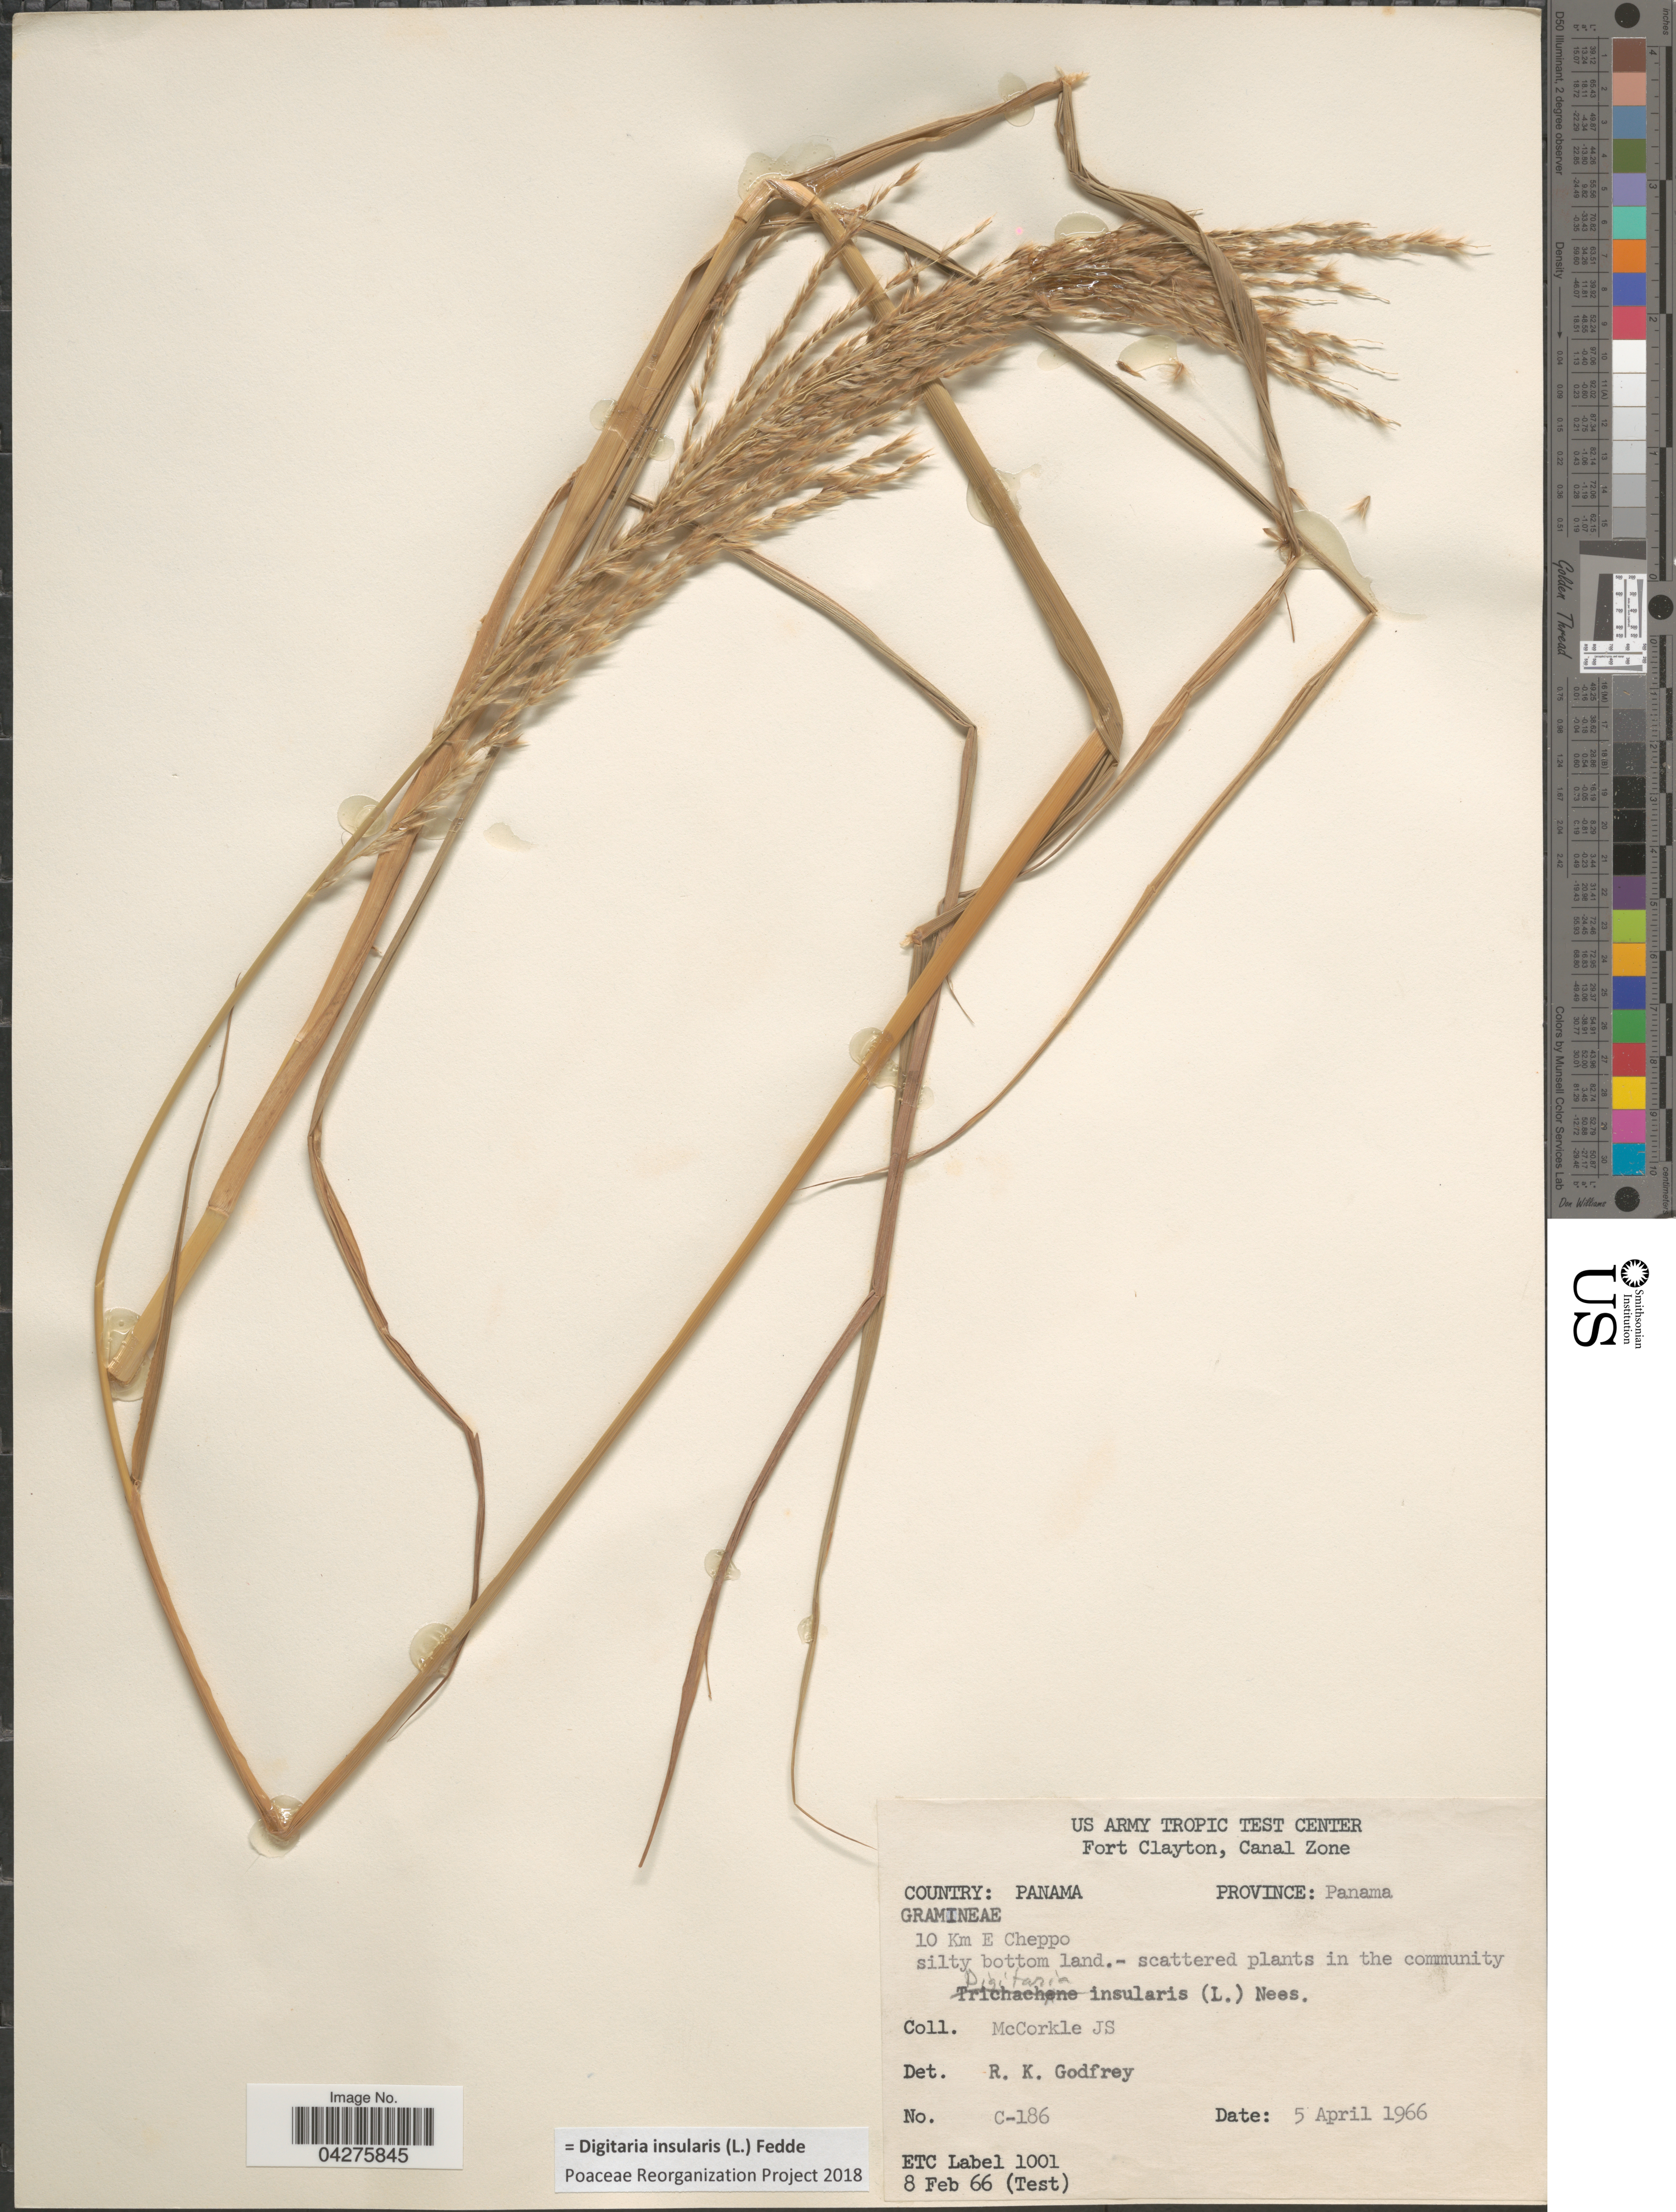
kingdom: Plantae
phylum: Tracheophyta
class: Liliopsida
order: Poales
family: Poaceae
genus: Digitaria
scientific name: Digitaria insularis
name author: (L.) Fedde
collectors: J. McCorkle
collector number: C-186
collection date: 1966-04-05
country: Panama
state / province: Panamá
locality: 10 Km E Cheppo.